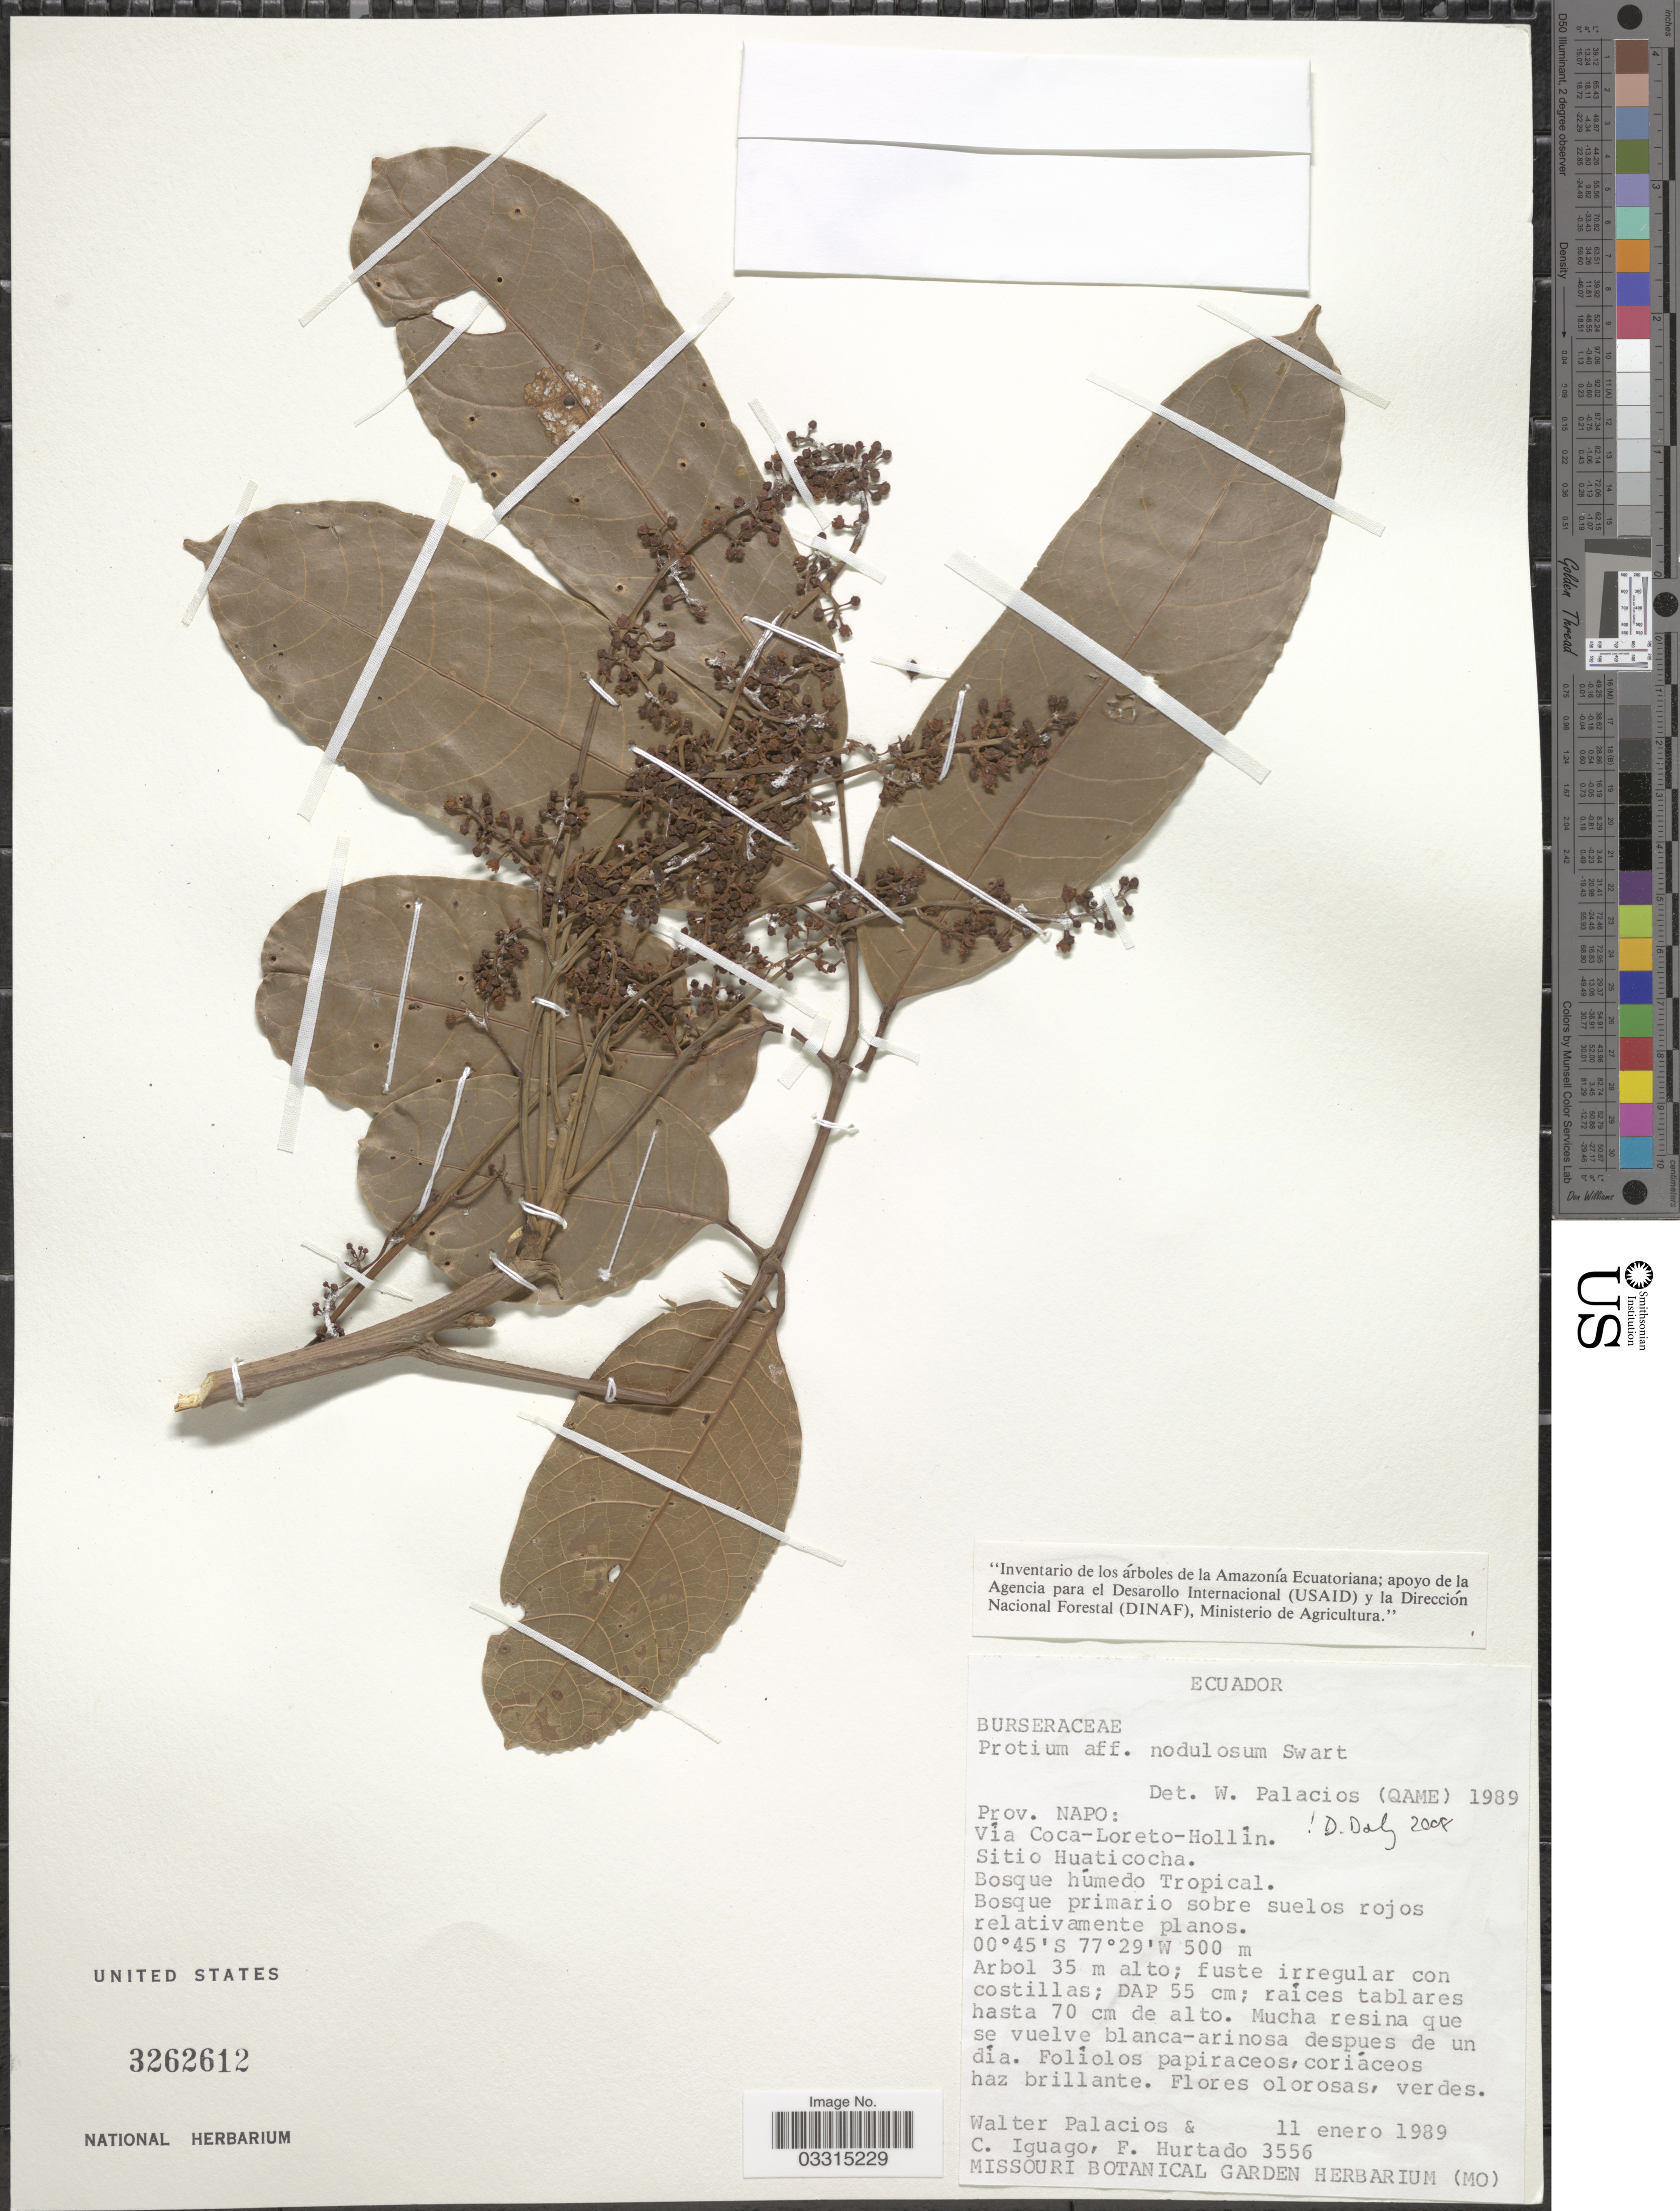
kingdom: Plantae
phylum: Tracheophyta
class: Magnoliopsida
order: Sapindales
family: Burseraceae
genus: Protium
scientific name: Protium nodulosum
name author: Swart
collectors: W. Palacios, C. Iguago & F. Hurtado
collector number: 3556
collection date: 1989-01-11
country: Ecuador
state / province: Napo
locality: Via Coca-Loreto-Hollin. Sitio Huaticocha. Bosque primario sobre suelos rojos relativamente planos.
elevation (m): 500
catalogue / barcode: US 3262612